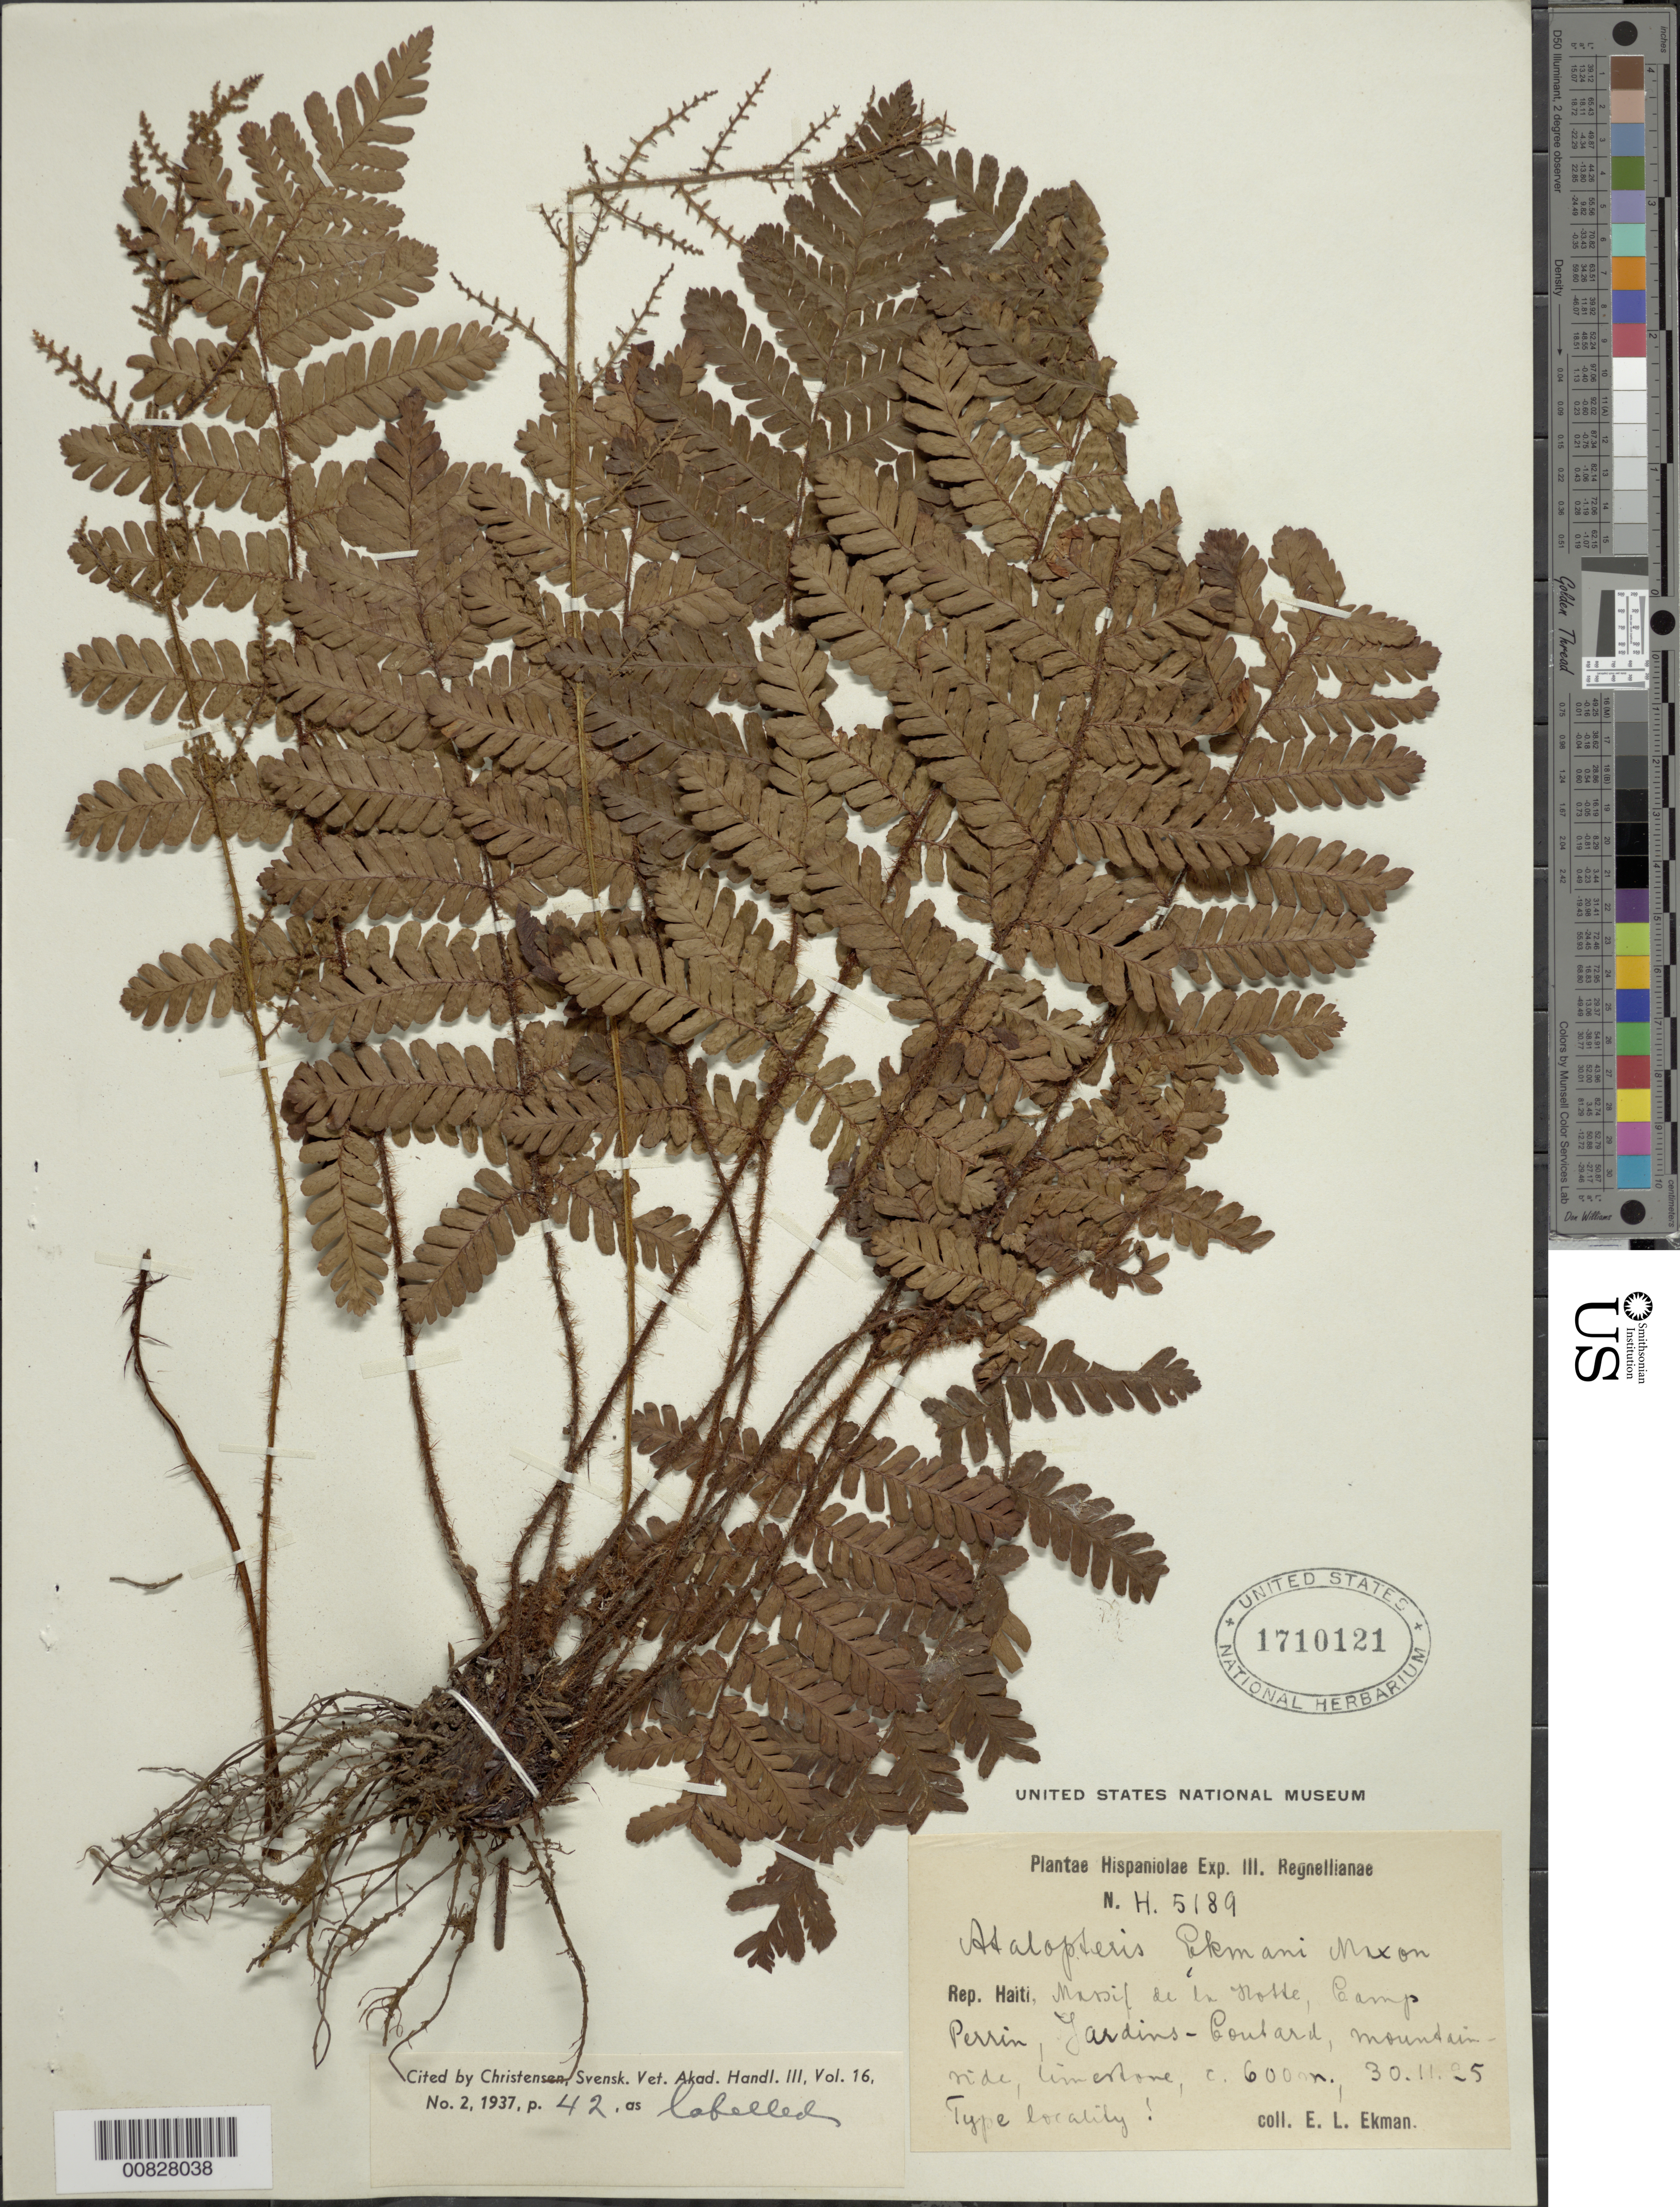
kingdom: Plantae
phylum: Tracheophyta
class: Polypodiopsida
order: Polypodiales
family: Dryopteridaceae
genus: Ctenitis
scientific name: Ctenitis ekmanii (Maxon) comb. ined., 2015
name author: (Maxon)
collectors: E. L. Ekman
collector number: H 5189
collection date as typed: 30 Nov 1925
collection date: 1925-11-30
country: Haiti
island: Hispaniola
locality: Massif de la Hotte, Camp Perrin, Jardins-Coutard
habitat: Mountain ridge, limestone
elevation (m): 600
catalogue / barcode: US 1710121